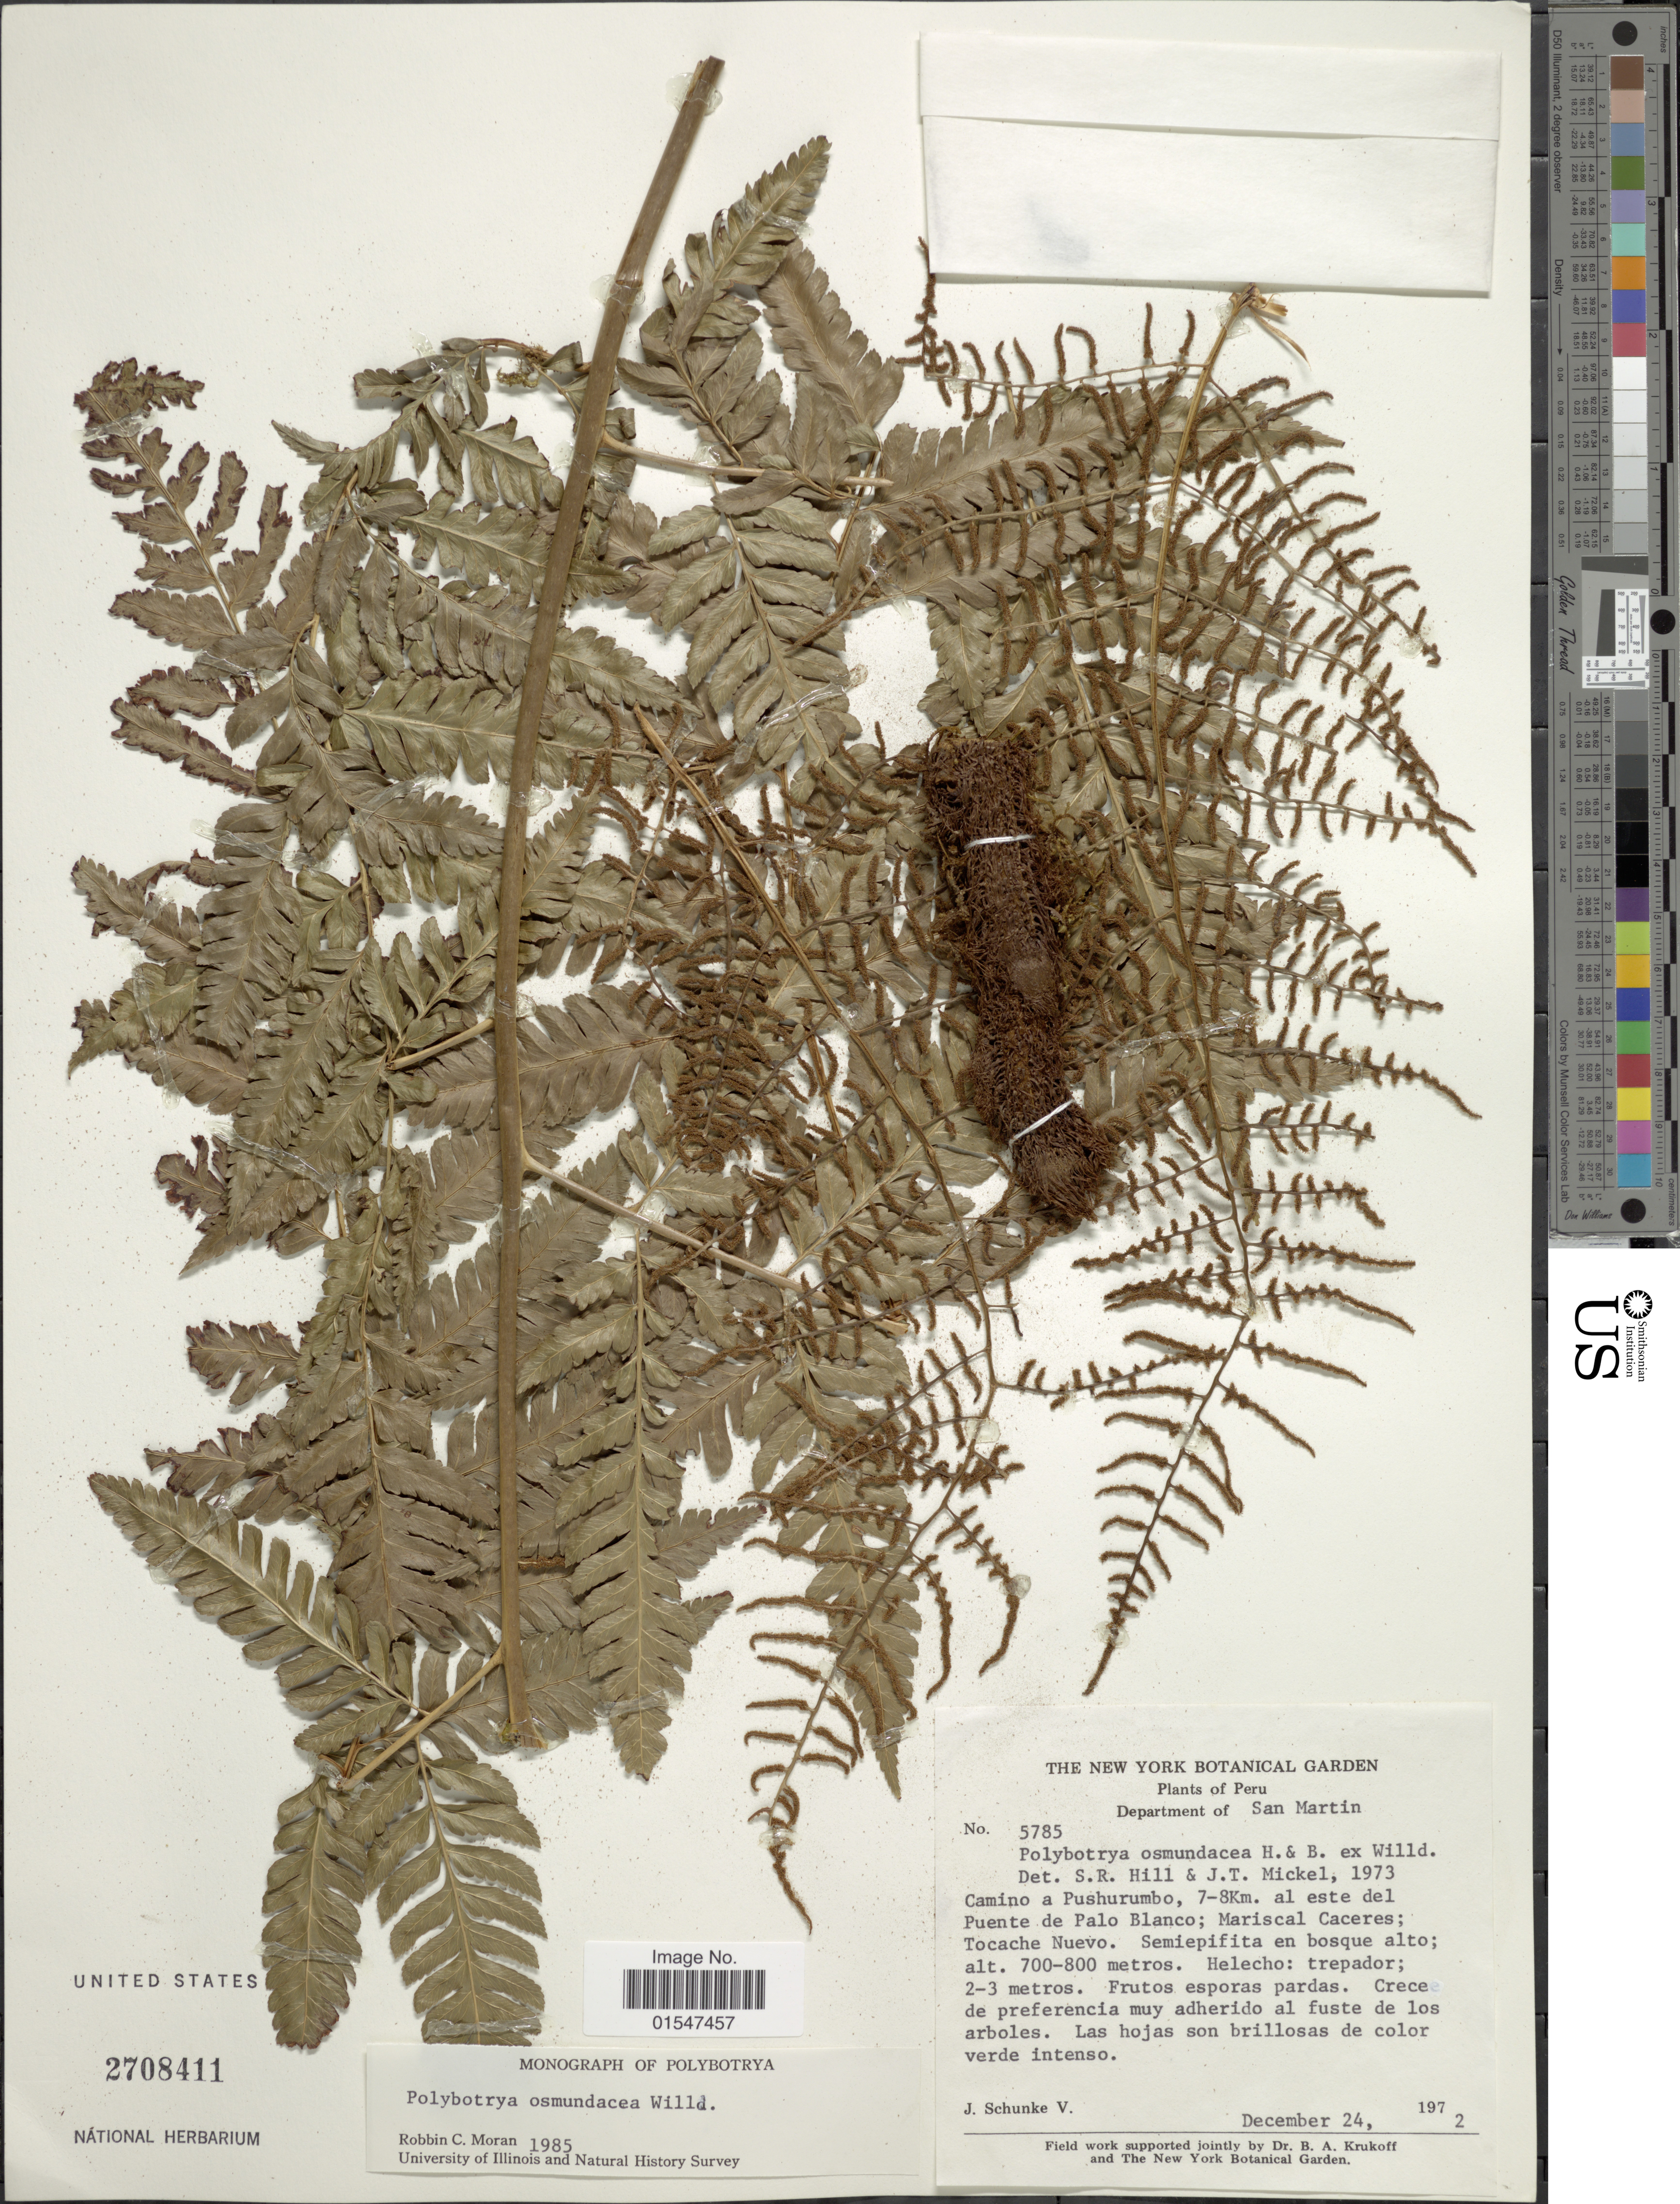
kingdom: Plantae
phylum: Tracheophyta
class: Polypodiopsida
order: Polypodiales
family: Dryopteridaceae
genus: Polybotrya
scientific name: Polybotrya osmundacea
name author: Humb. & Bonpl. ex Willd.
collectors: J. Schunke Vigo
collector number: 5785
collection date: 1972-12-24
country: Peru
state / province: San Martín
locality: Camino a Pushurumbo, 7-8 km. al este del Puente de Palo Blanco; Mariscal Caceres; Tocache Nuevo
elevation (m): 700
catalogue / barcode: US 2708411